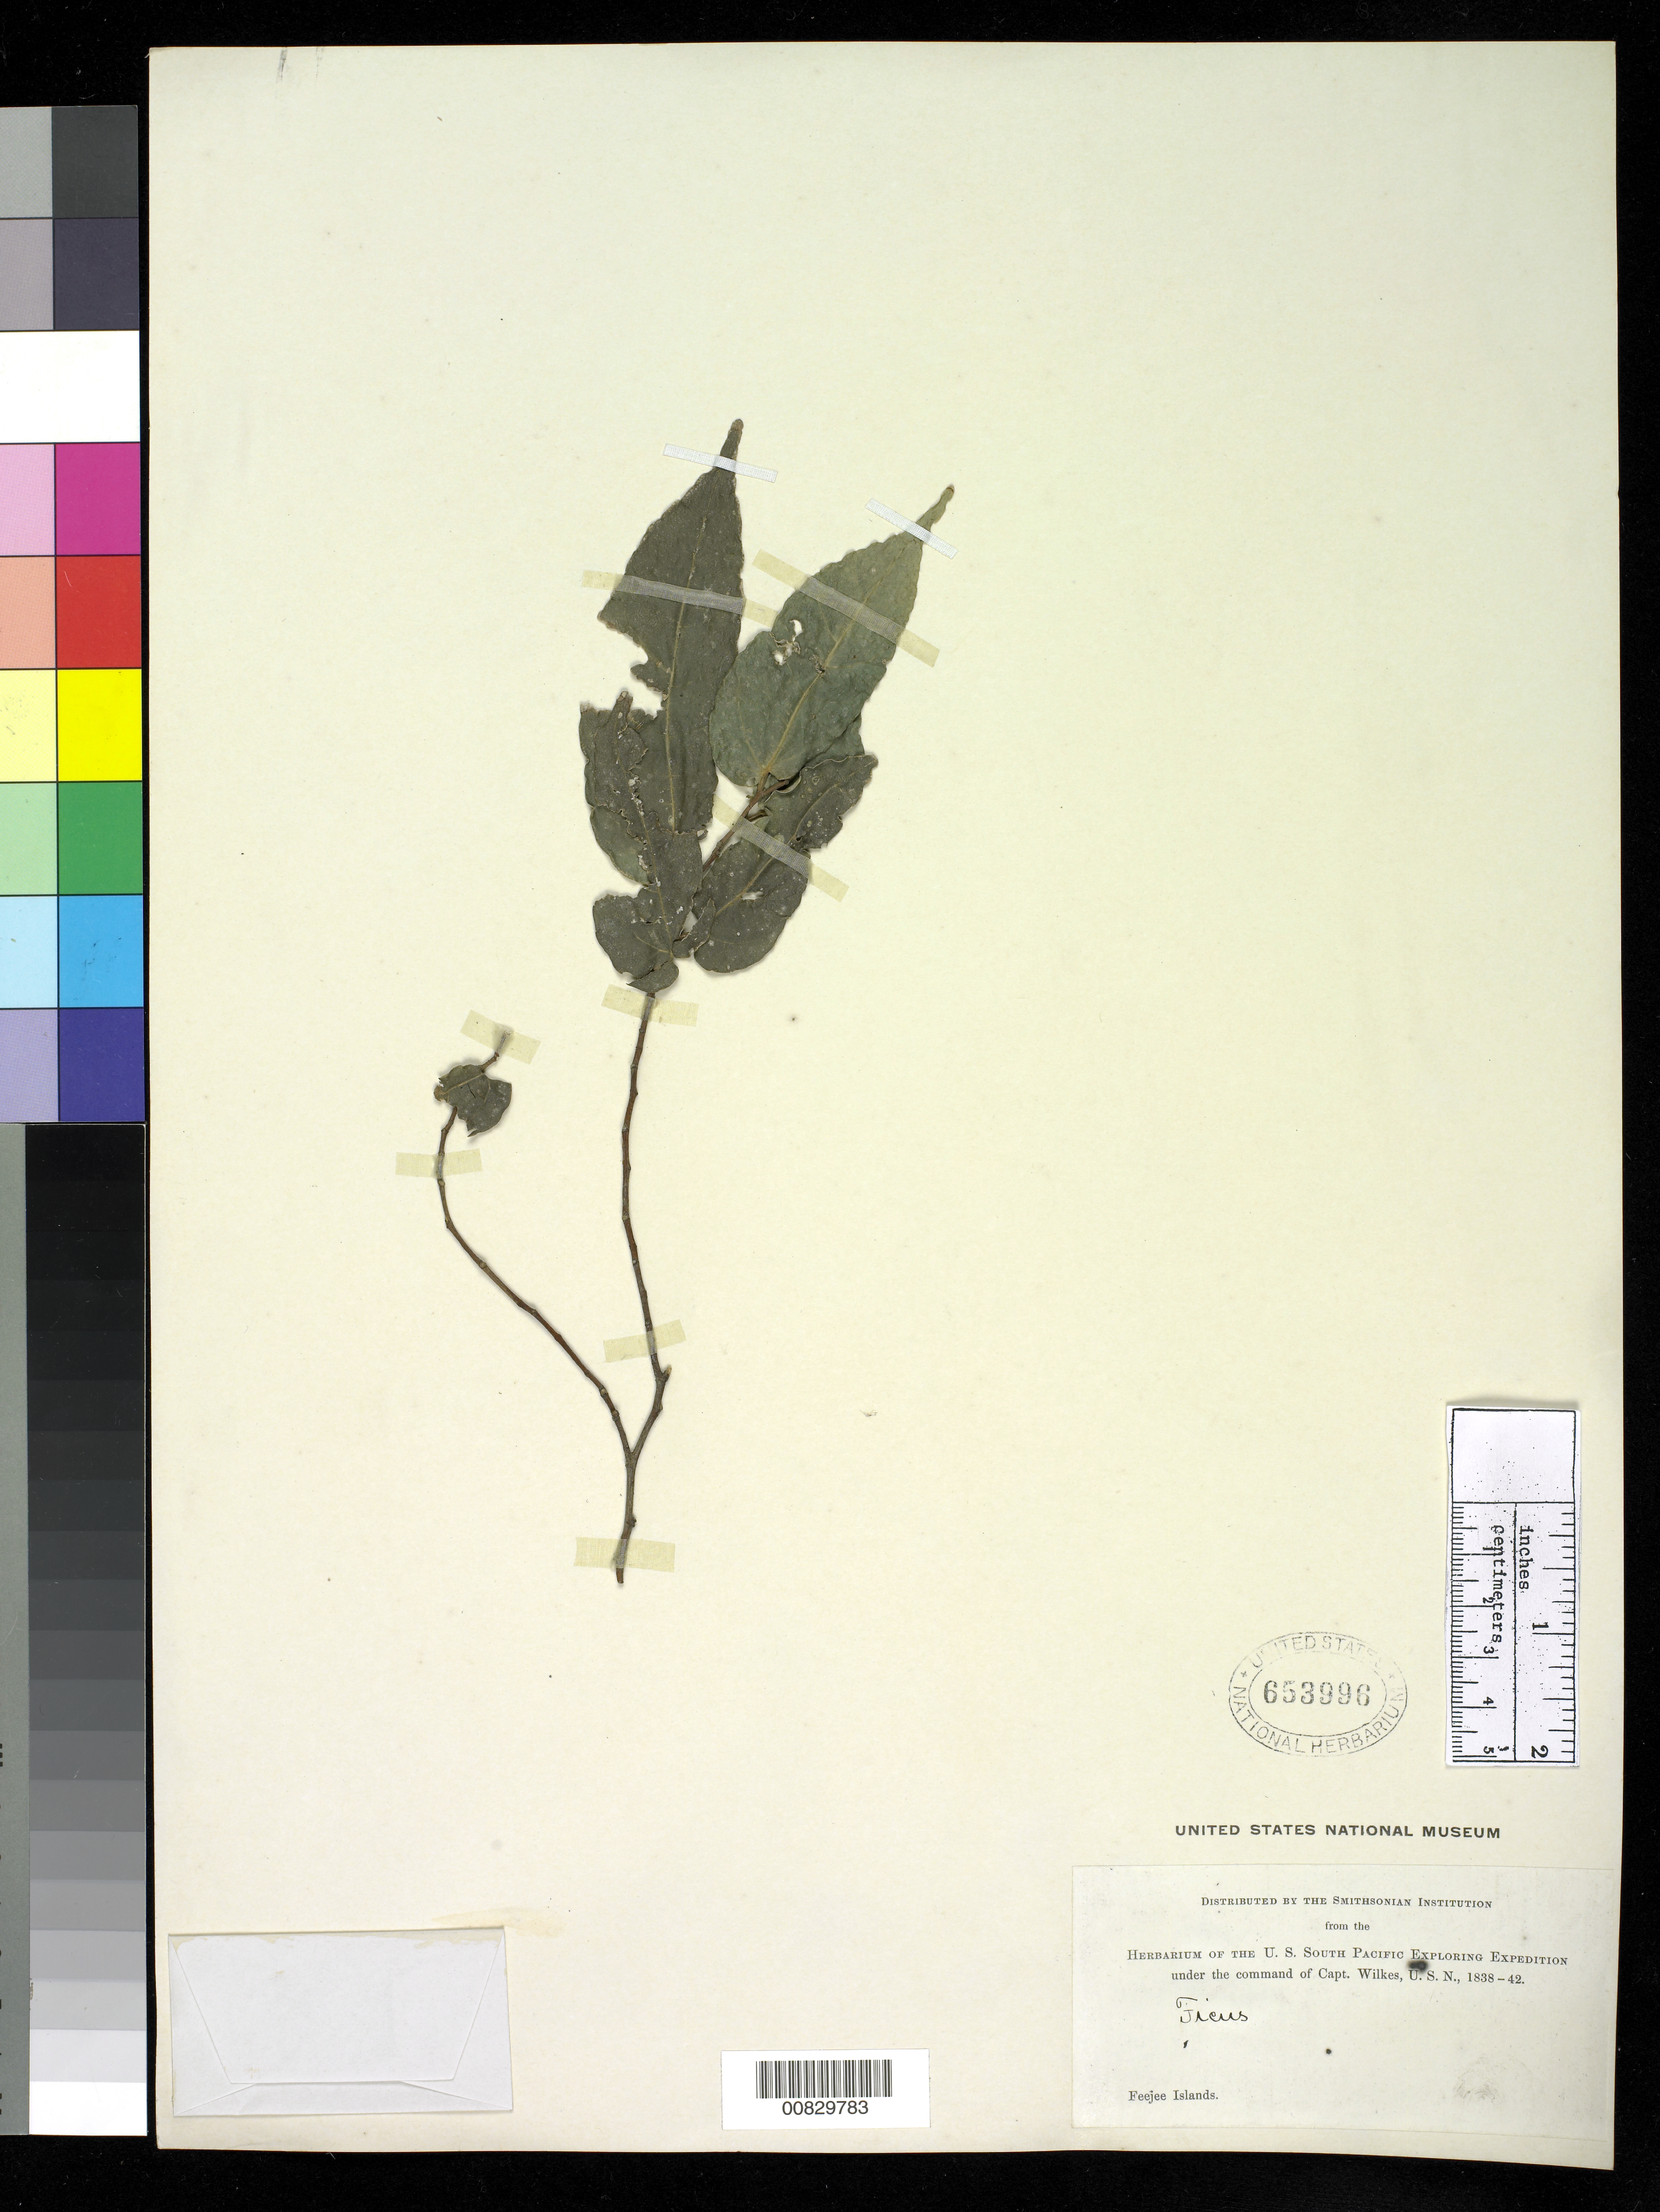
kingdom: Plantae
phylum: Tracheophyta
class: Magnoliopsida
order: Rosales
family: Moraceae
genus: Ficus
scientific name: Ficus sp.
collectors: Wilkes Explor. Exped.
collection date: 1838/1842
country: Fiji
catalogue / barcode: US 653996